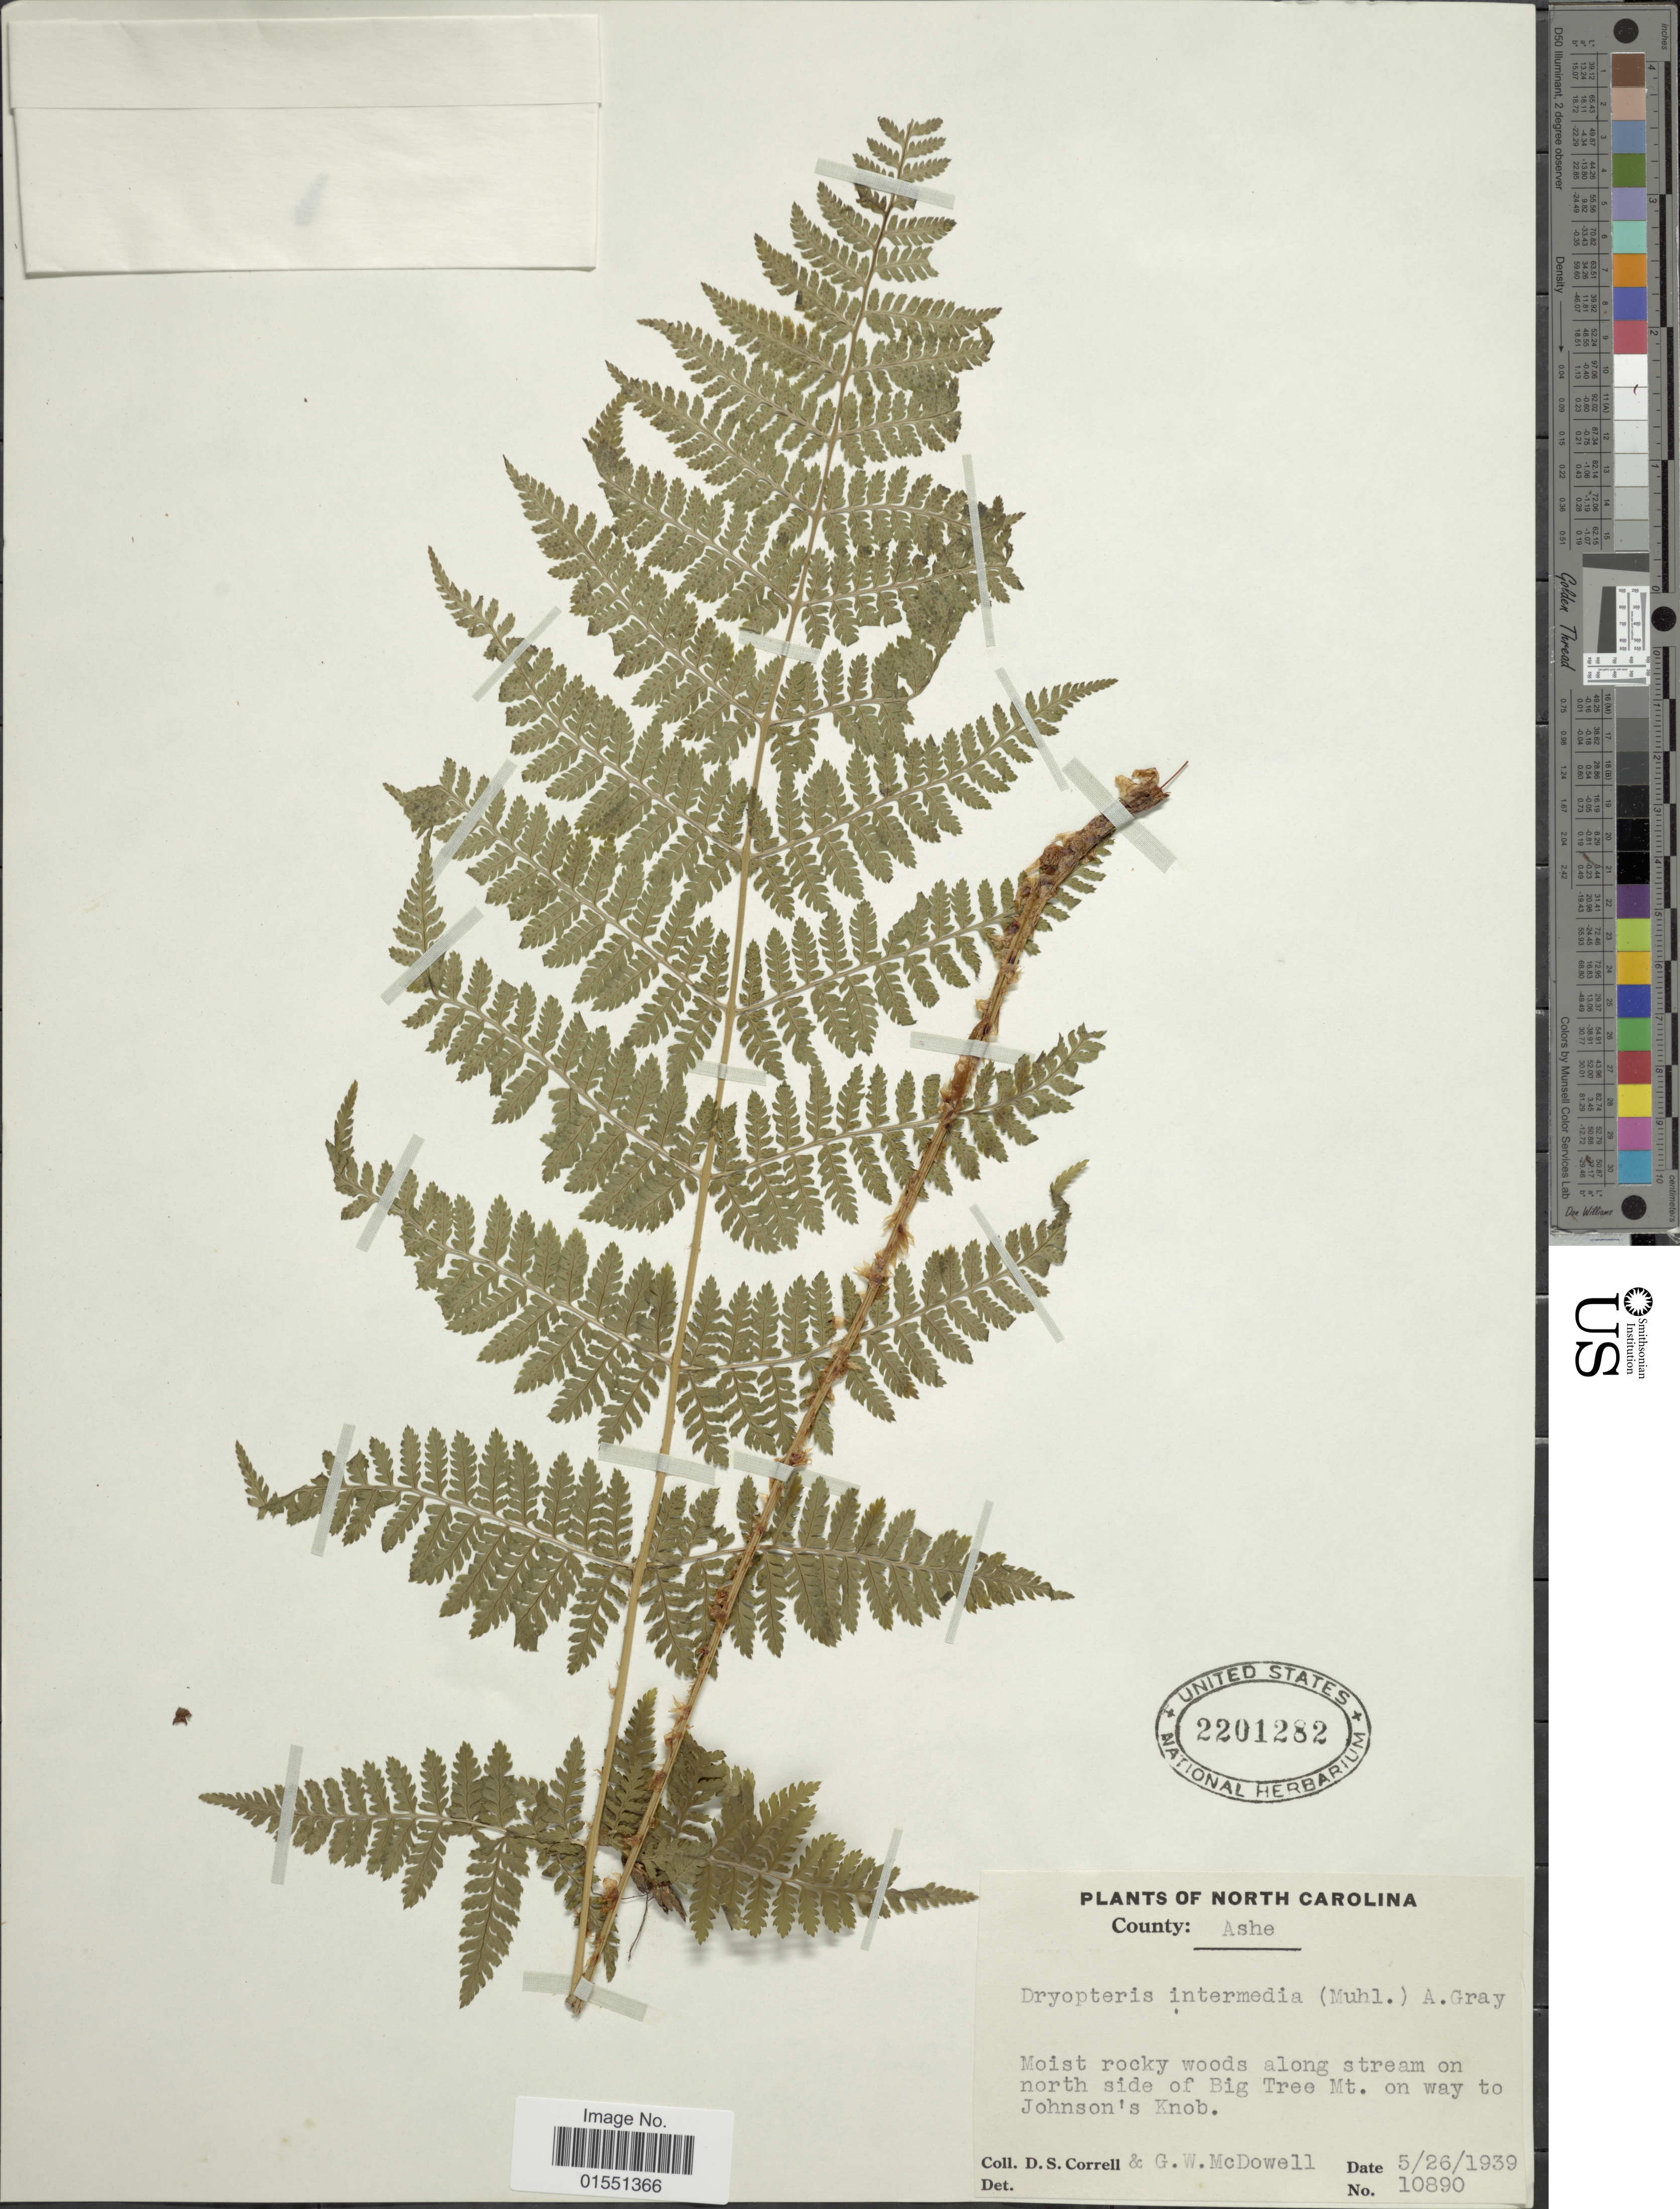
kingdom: Plantae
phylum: Tracheophyta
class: Polypodiopsida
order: Polypodiales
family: Dryopteridaceae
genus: Dryopteris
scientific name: Dryopteris intermedia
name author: (Muhl.) A. Gray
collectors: D. S. Correll & G. McDowell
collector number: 10890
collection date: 1939-05-26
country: United States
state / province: North Carolina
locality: County: Ashe. north side of Big Tree Mt. on way to Johnson's Knob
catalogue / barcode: US 2201282